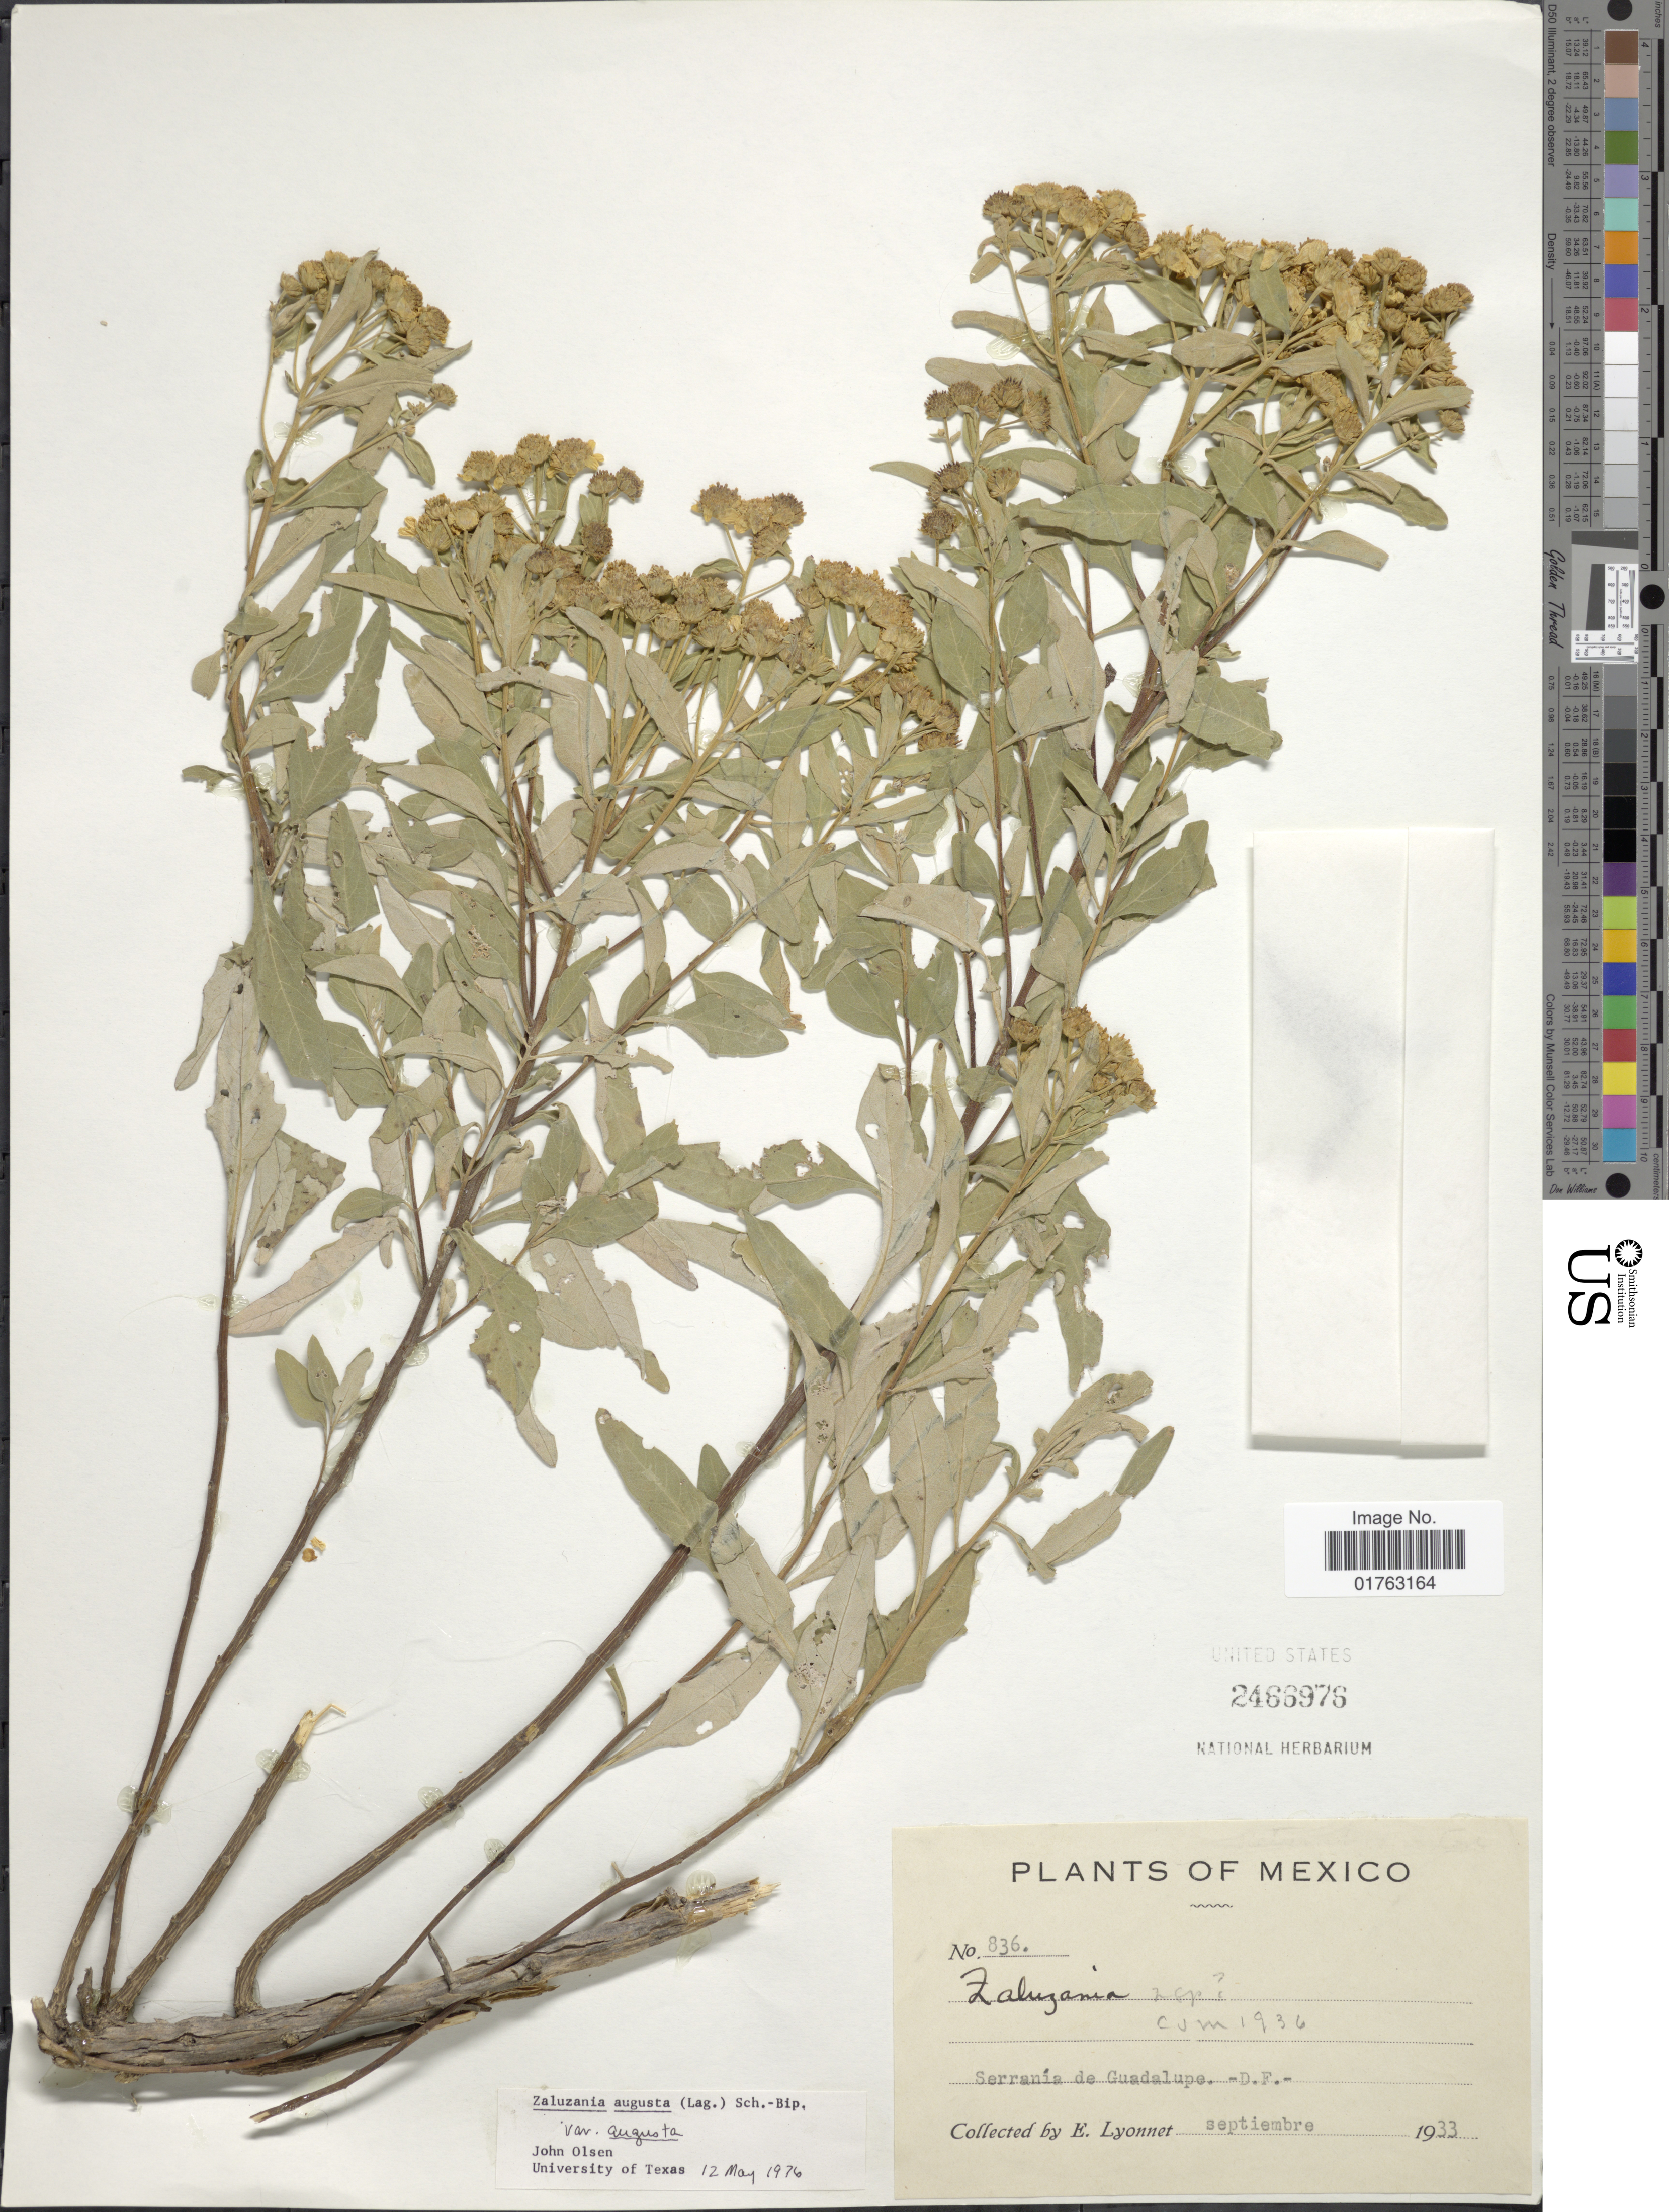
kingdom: Plantae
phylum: Tracheophyta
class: Magnoliopsida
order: Asterales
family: Asteraceae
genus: Zaluzania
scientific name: Zaluzania angusta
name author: (Lag.) Sch. Bip.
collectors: E. Lyonnet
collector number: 836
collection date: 1933-09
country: Mexico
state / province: Distrito Federal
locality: Serrania de Guadalupe, D.F.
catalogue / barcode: US 2466976